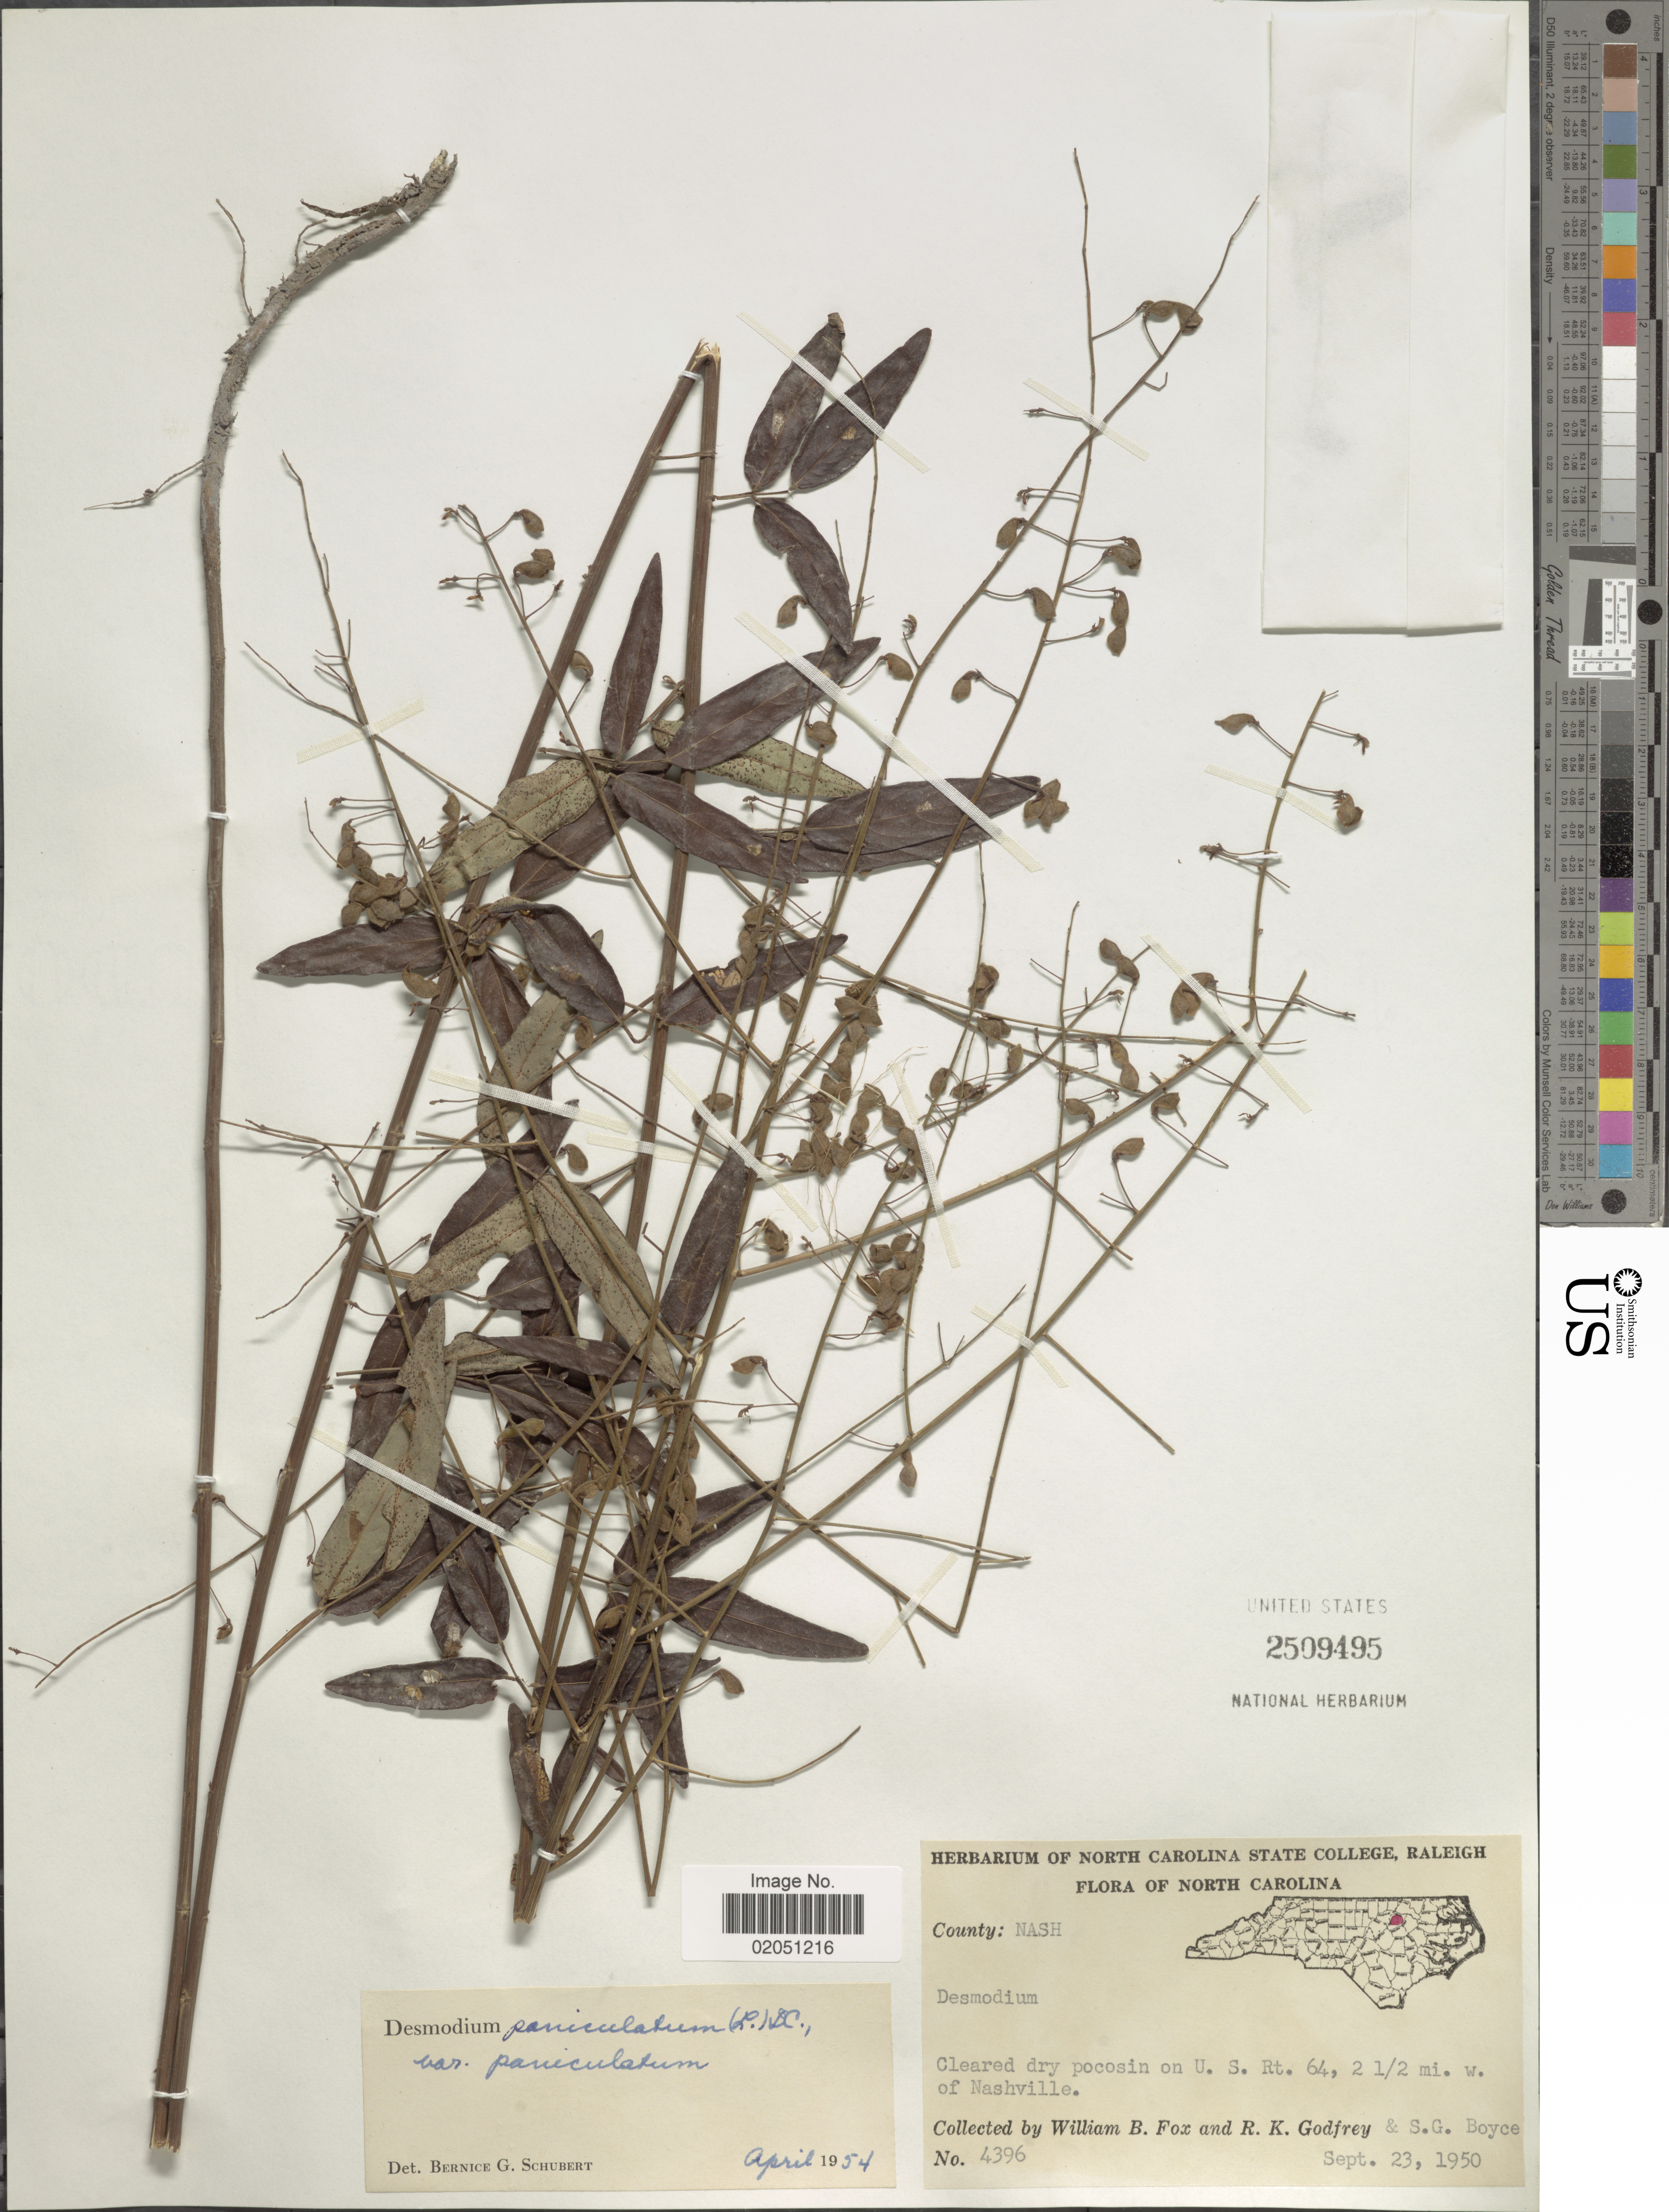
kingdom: Plantae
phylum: Tracheophyta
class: Magnoliopsida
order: Fabales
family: Fabaceae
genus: Desmodium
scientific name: Desmodium paniculatum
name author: (L.) DC.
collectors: W. B. Fox, R. K. Godfrey & S. Boyce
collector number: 4396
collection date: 1950-09-23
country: United States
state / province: North Carolina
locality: County: Nash, Cleared dry pocosin on U.S. Rt. 64, 2½ mi w of Nashville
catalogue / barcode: US 2509495